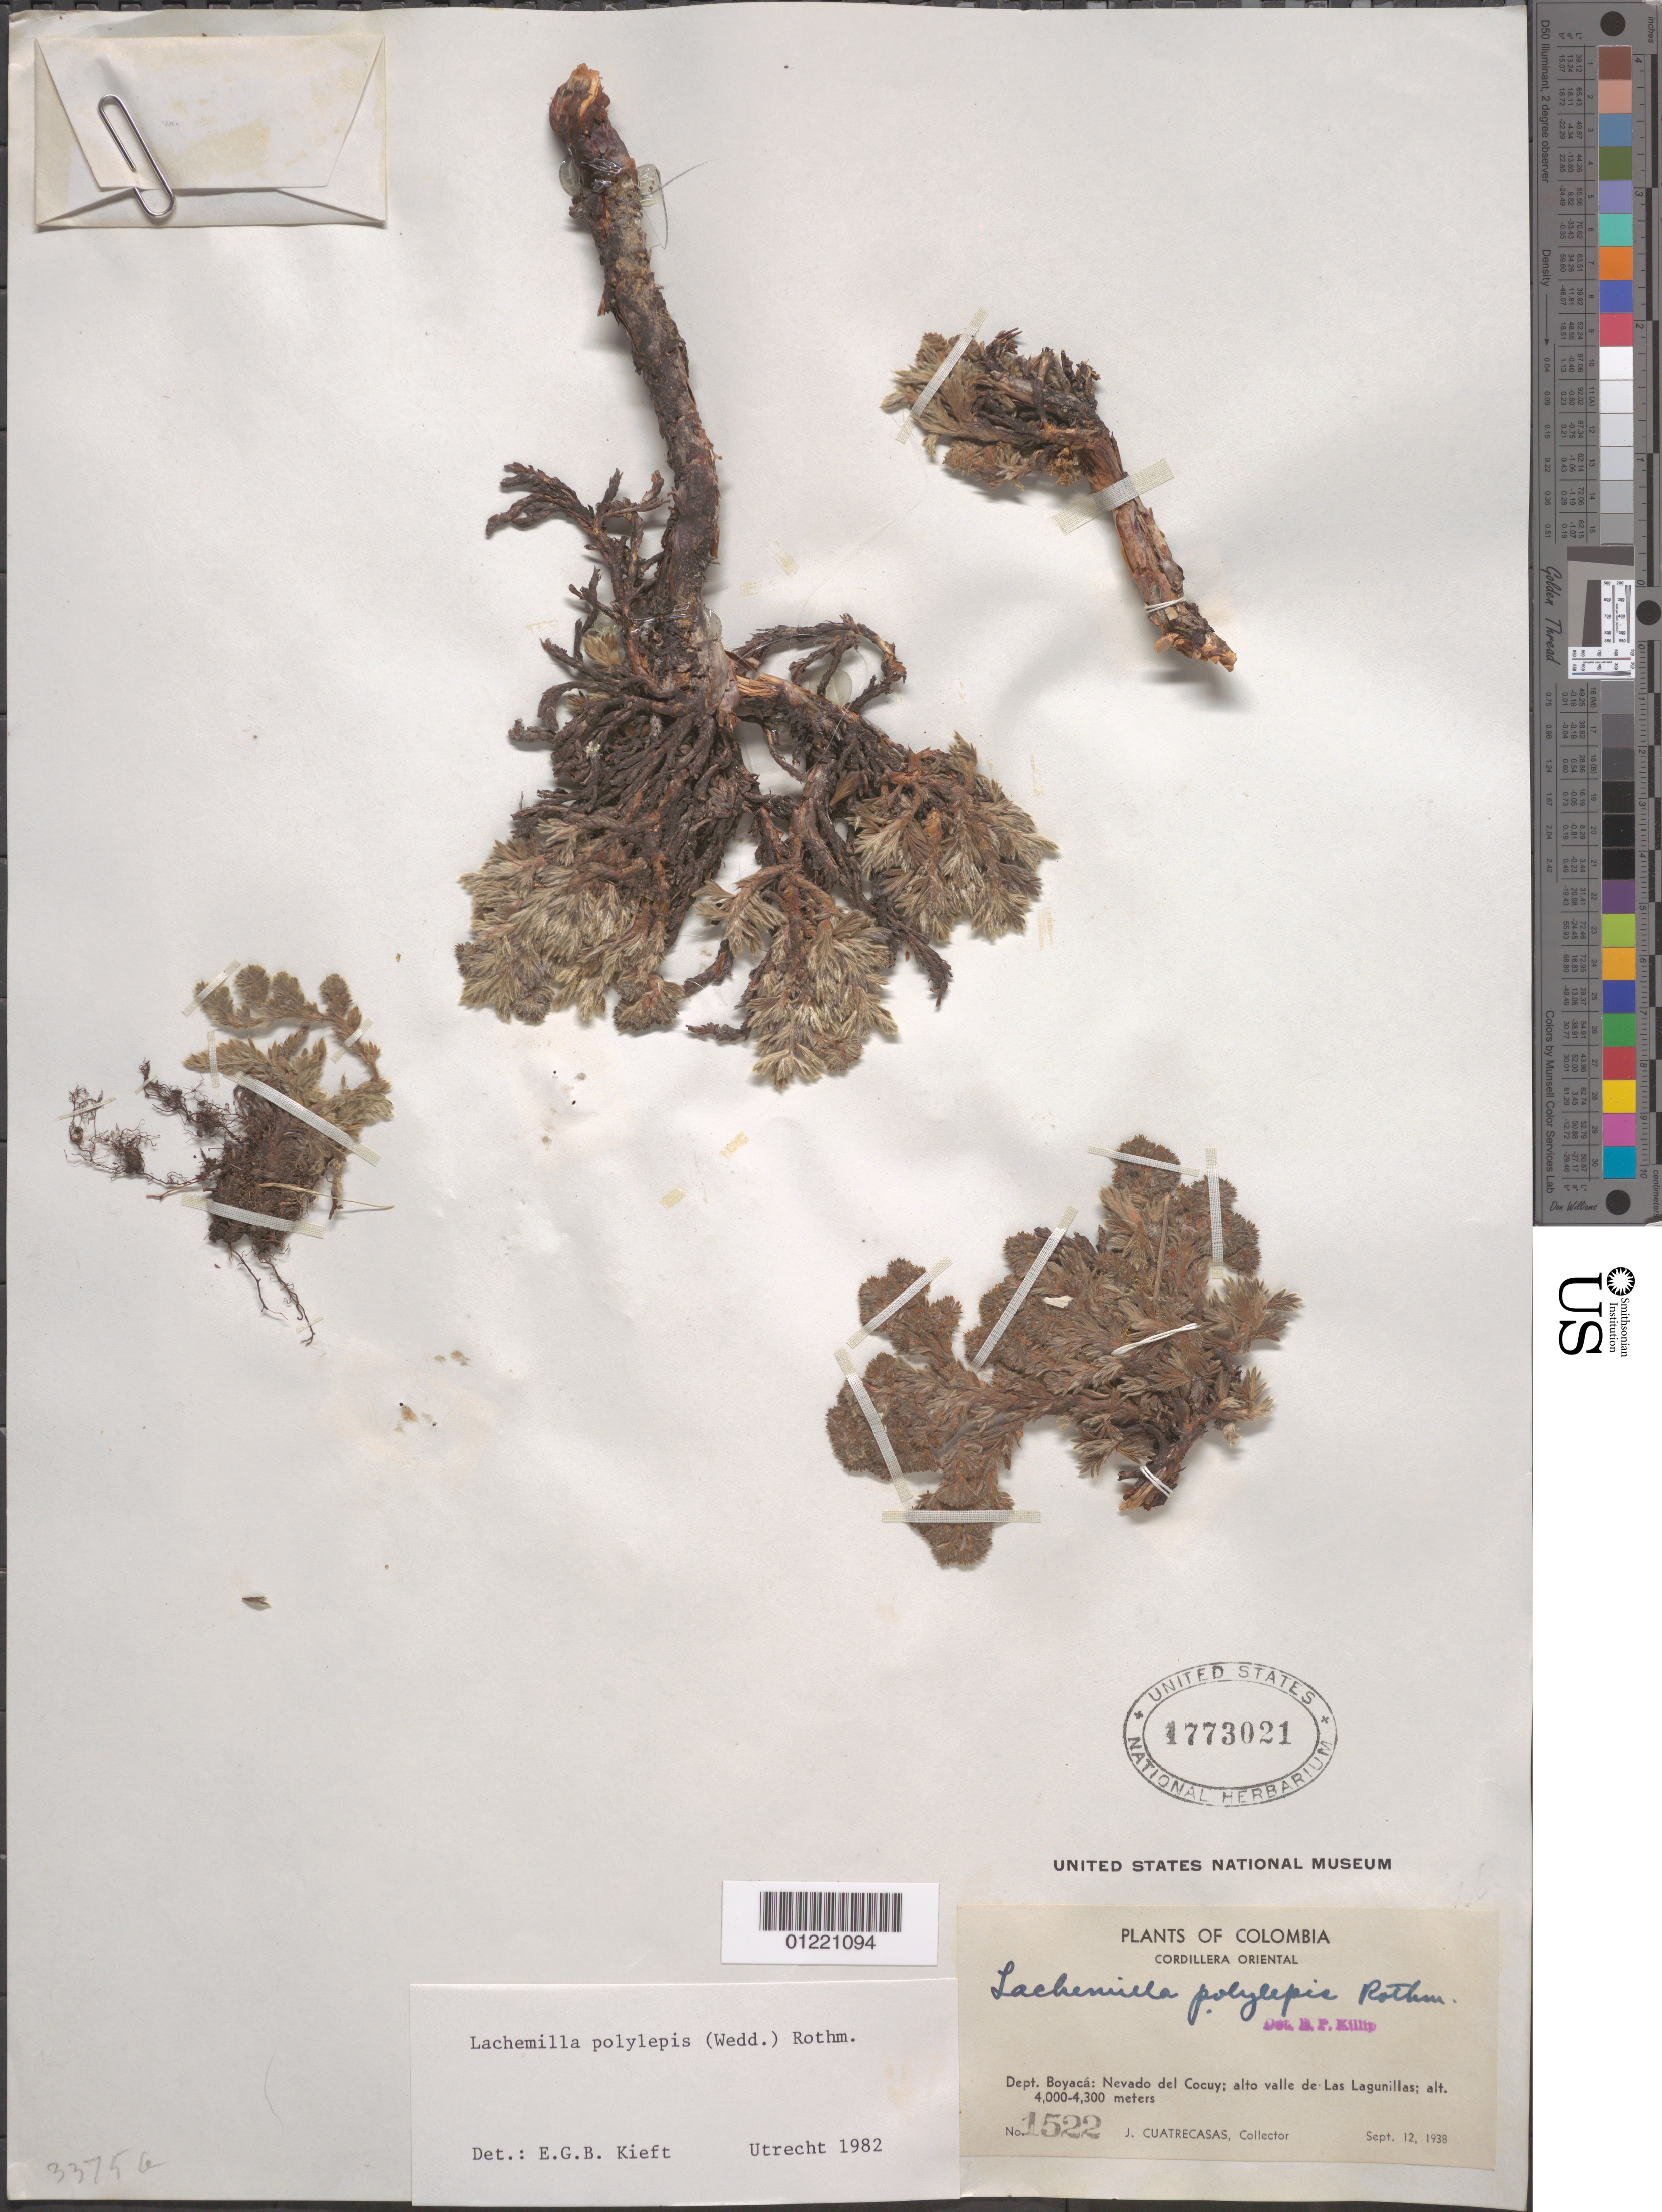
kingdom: Plantae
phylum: Tracheophyta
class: Magnoliopsida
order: Rosales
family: Rosaceae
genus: Lachemilla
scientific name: Lachemilla polylepis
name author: (Wedd.) Rothm.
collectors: J. Cuatrecasas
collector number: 1522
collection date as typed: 12 Sep 1938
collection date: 1938-09-12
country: Colombia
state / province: Boyacá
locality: Nevada del Cocuy, alto valle de Las Lagunillas.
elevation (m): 4000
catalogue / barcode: US 1773021